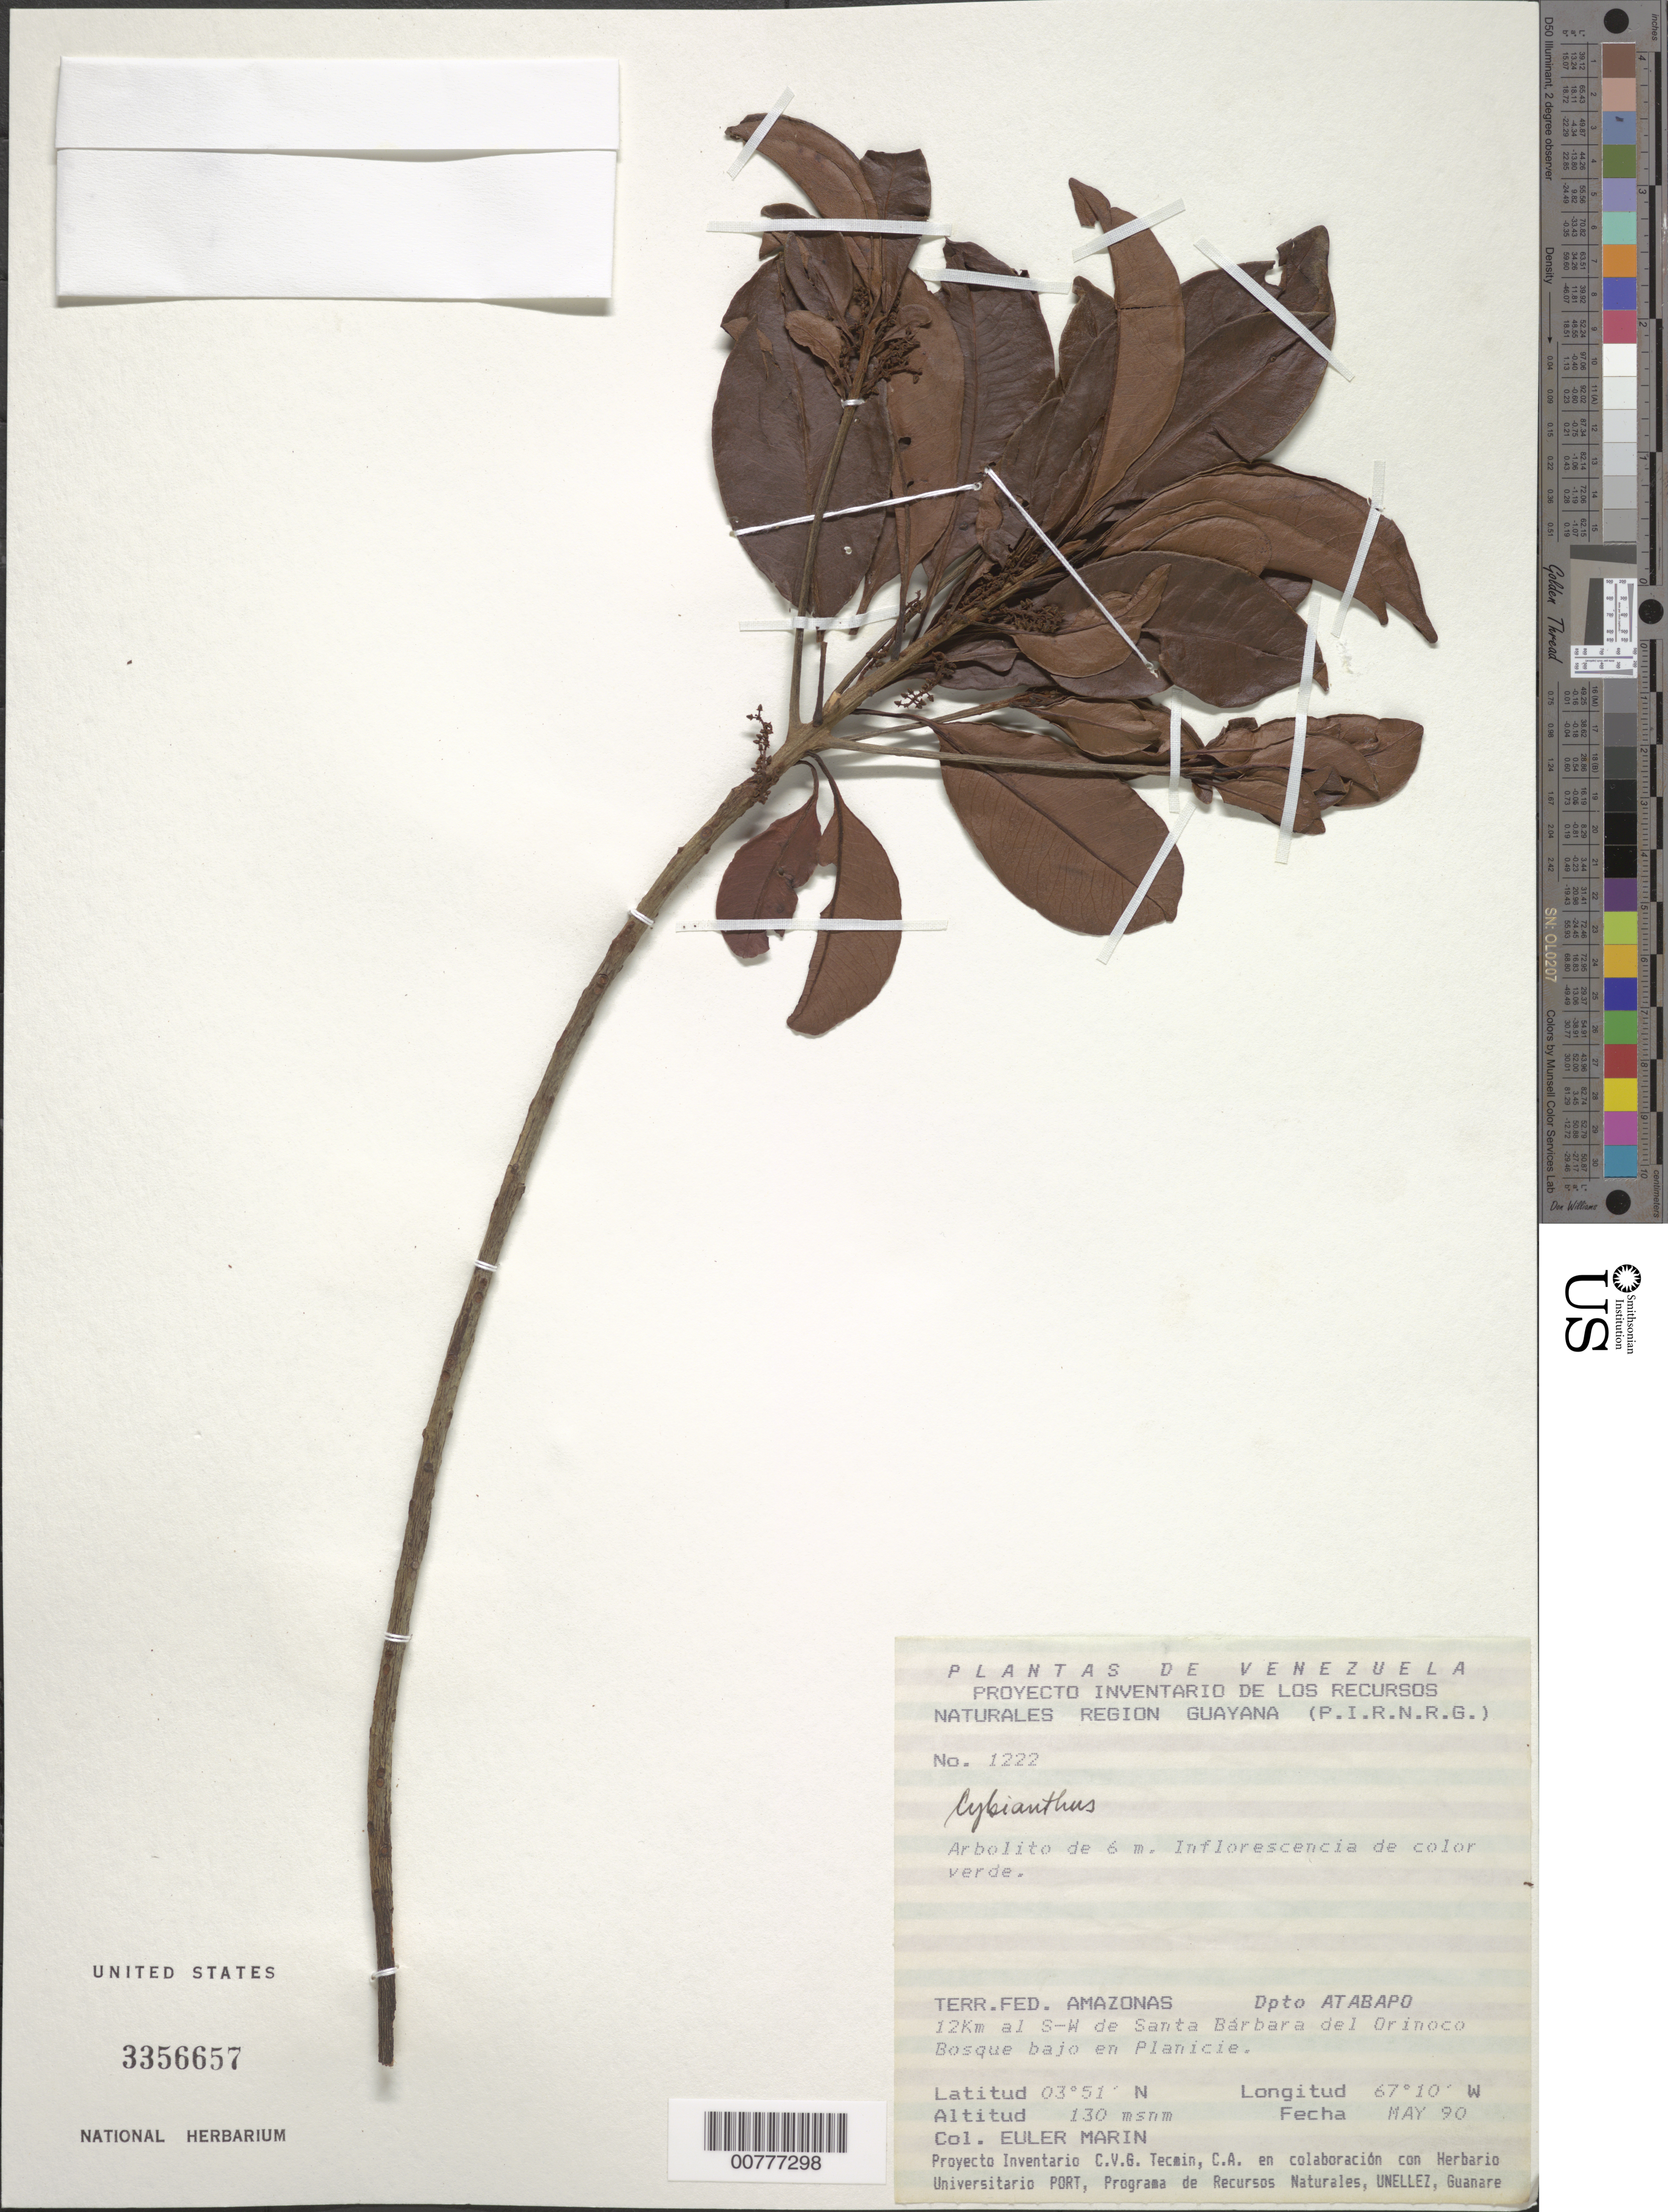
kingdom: Plantae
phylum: Tracheophyta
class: Magnoliopsida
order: Ericales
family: Primulaceae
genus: Cybianthus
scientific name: Cybianthus sp.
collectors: E. Marin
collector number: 1222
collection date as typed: May-90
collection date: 1990-05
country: Venezuela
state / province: Amazonas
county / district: Atabapo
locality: Santa Barbara del Orinoco, 12 km al SW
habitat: Bosque bajo en planicie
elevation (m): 130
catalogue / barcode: US 3356657